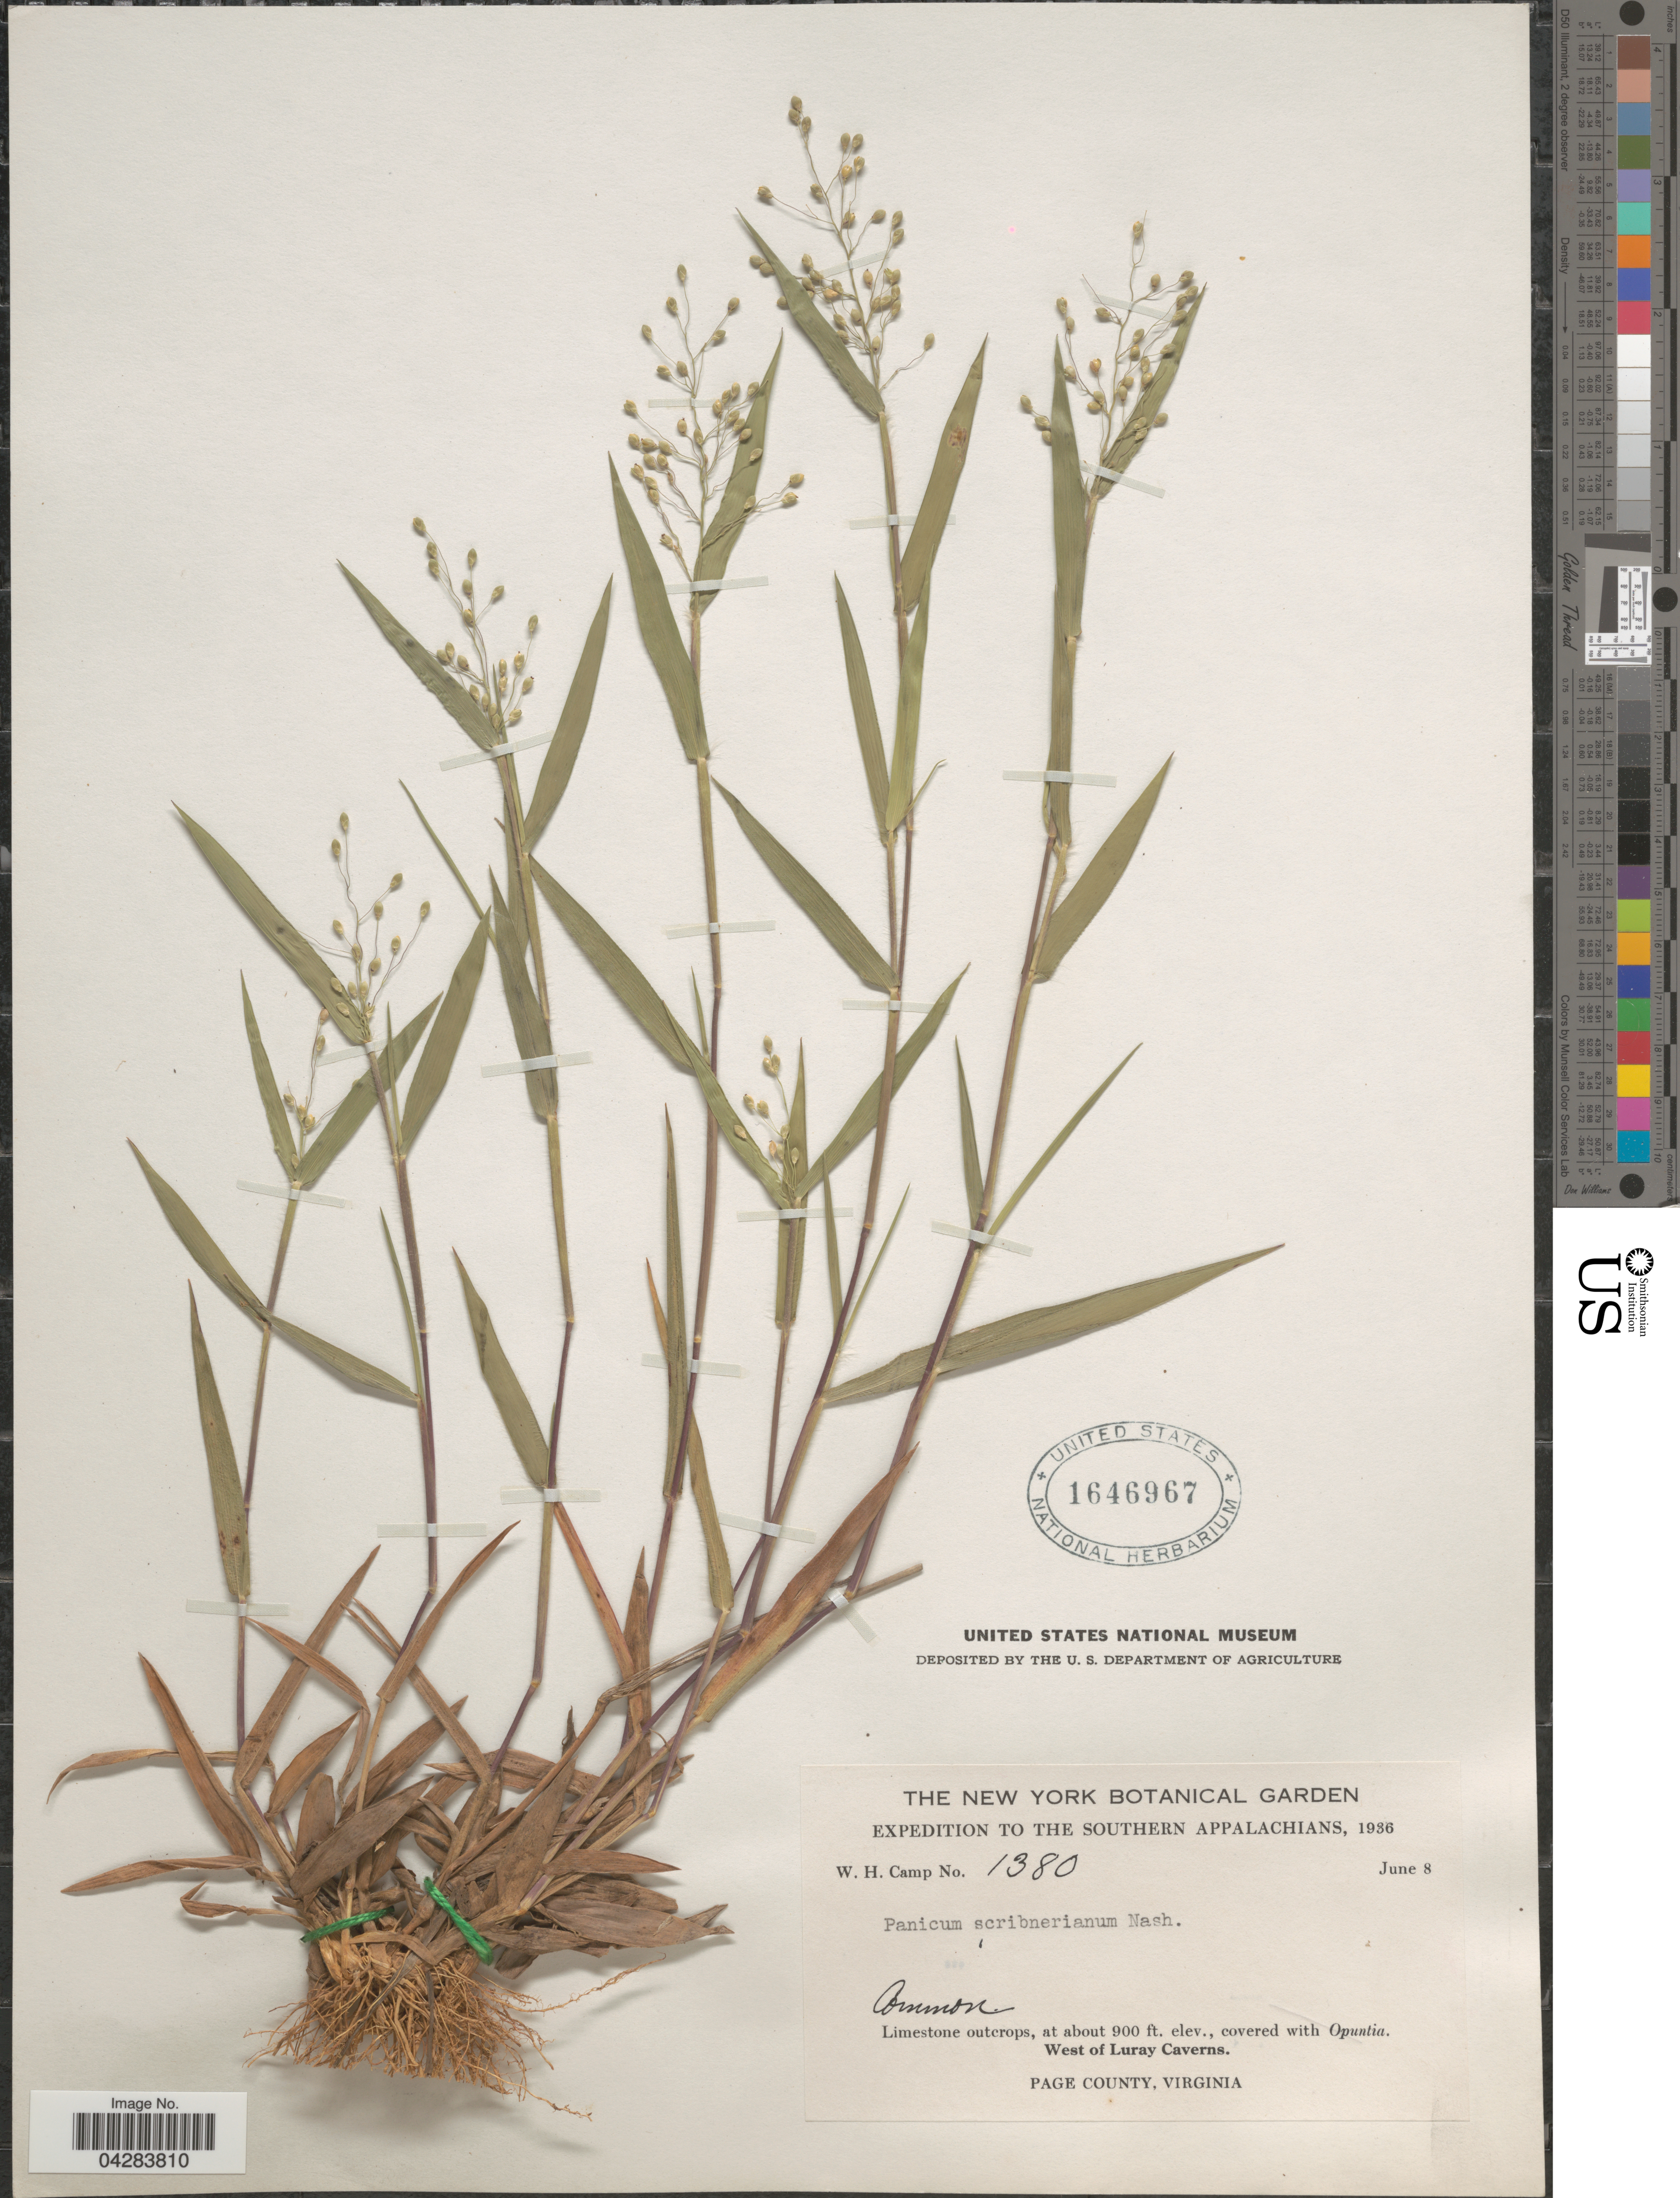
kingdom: Plantae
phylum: Tracheophyta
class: Liliopsida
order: Poales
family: Poaceae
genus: Dichanthelium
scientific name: Dichanthelium oligosanthes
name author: (Schult.) Gould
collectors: W. H. Camp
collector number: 1380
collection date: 1936-06-08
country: United States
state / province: Virginia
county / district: Page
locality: Expedition to the Southern Appalachians, 1936. Common. Limestone outcrops. West of Luray Caverns. Page County.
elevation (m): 274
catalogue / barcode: US 1646967